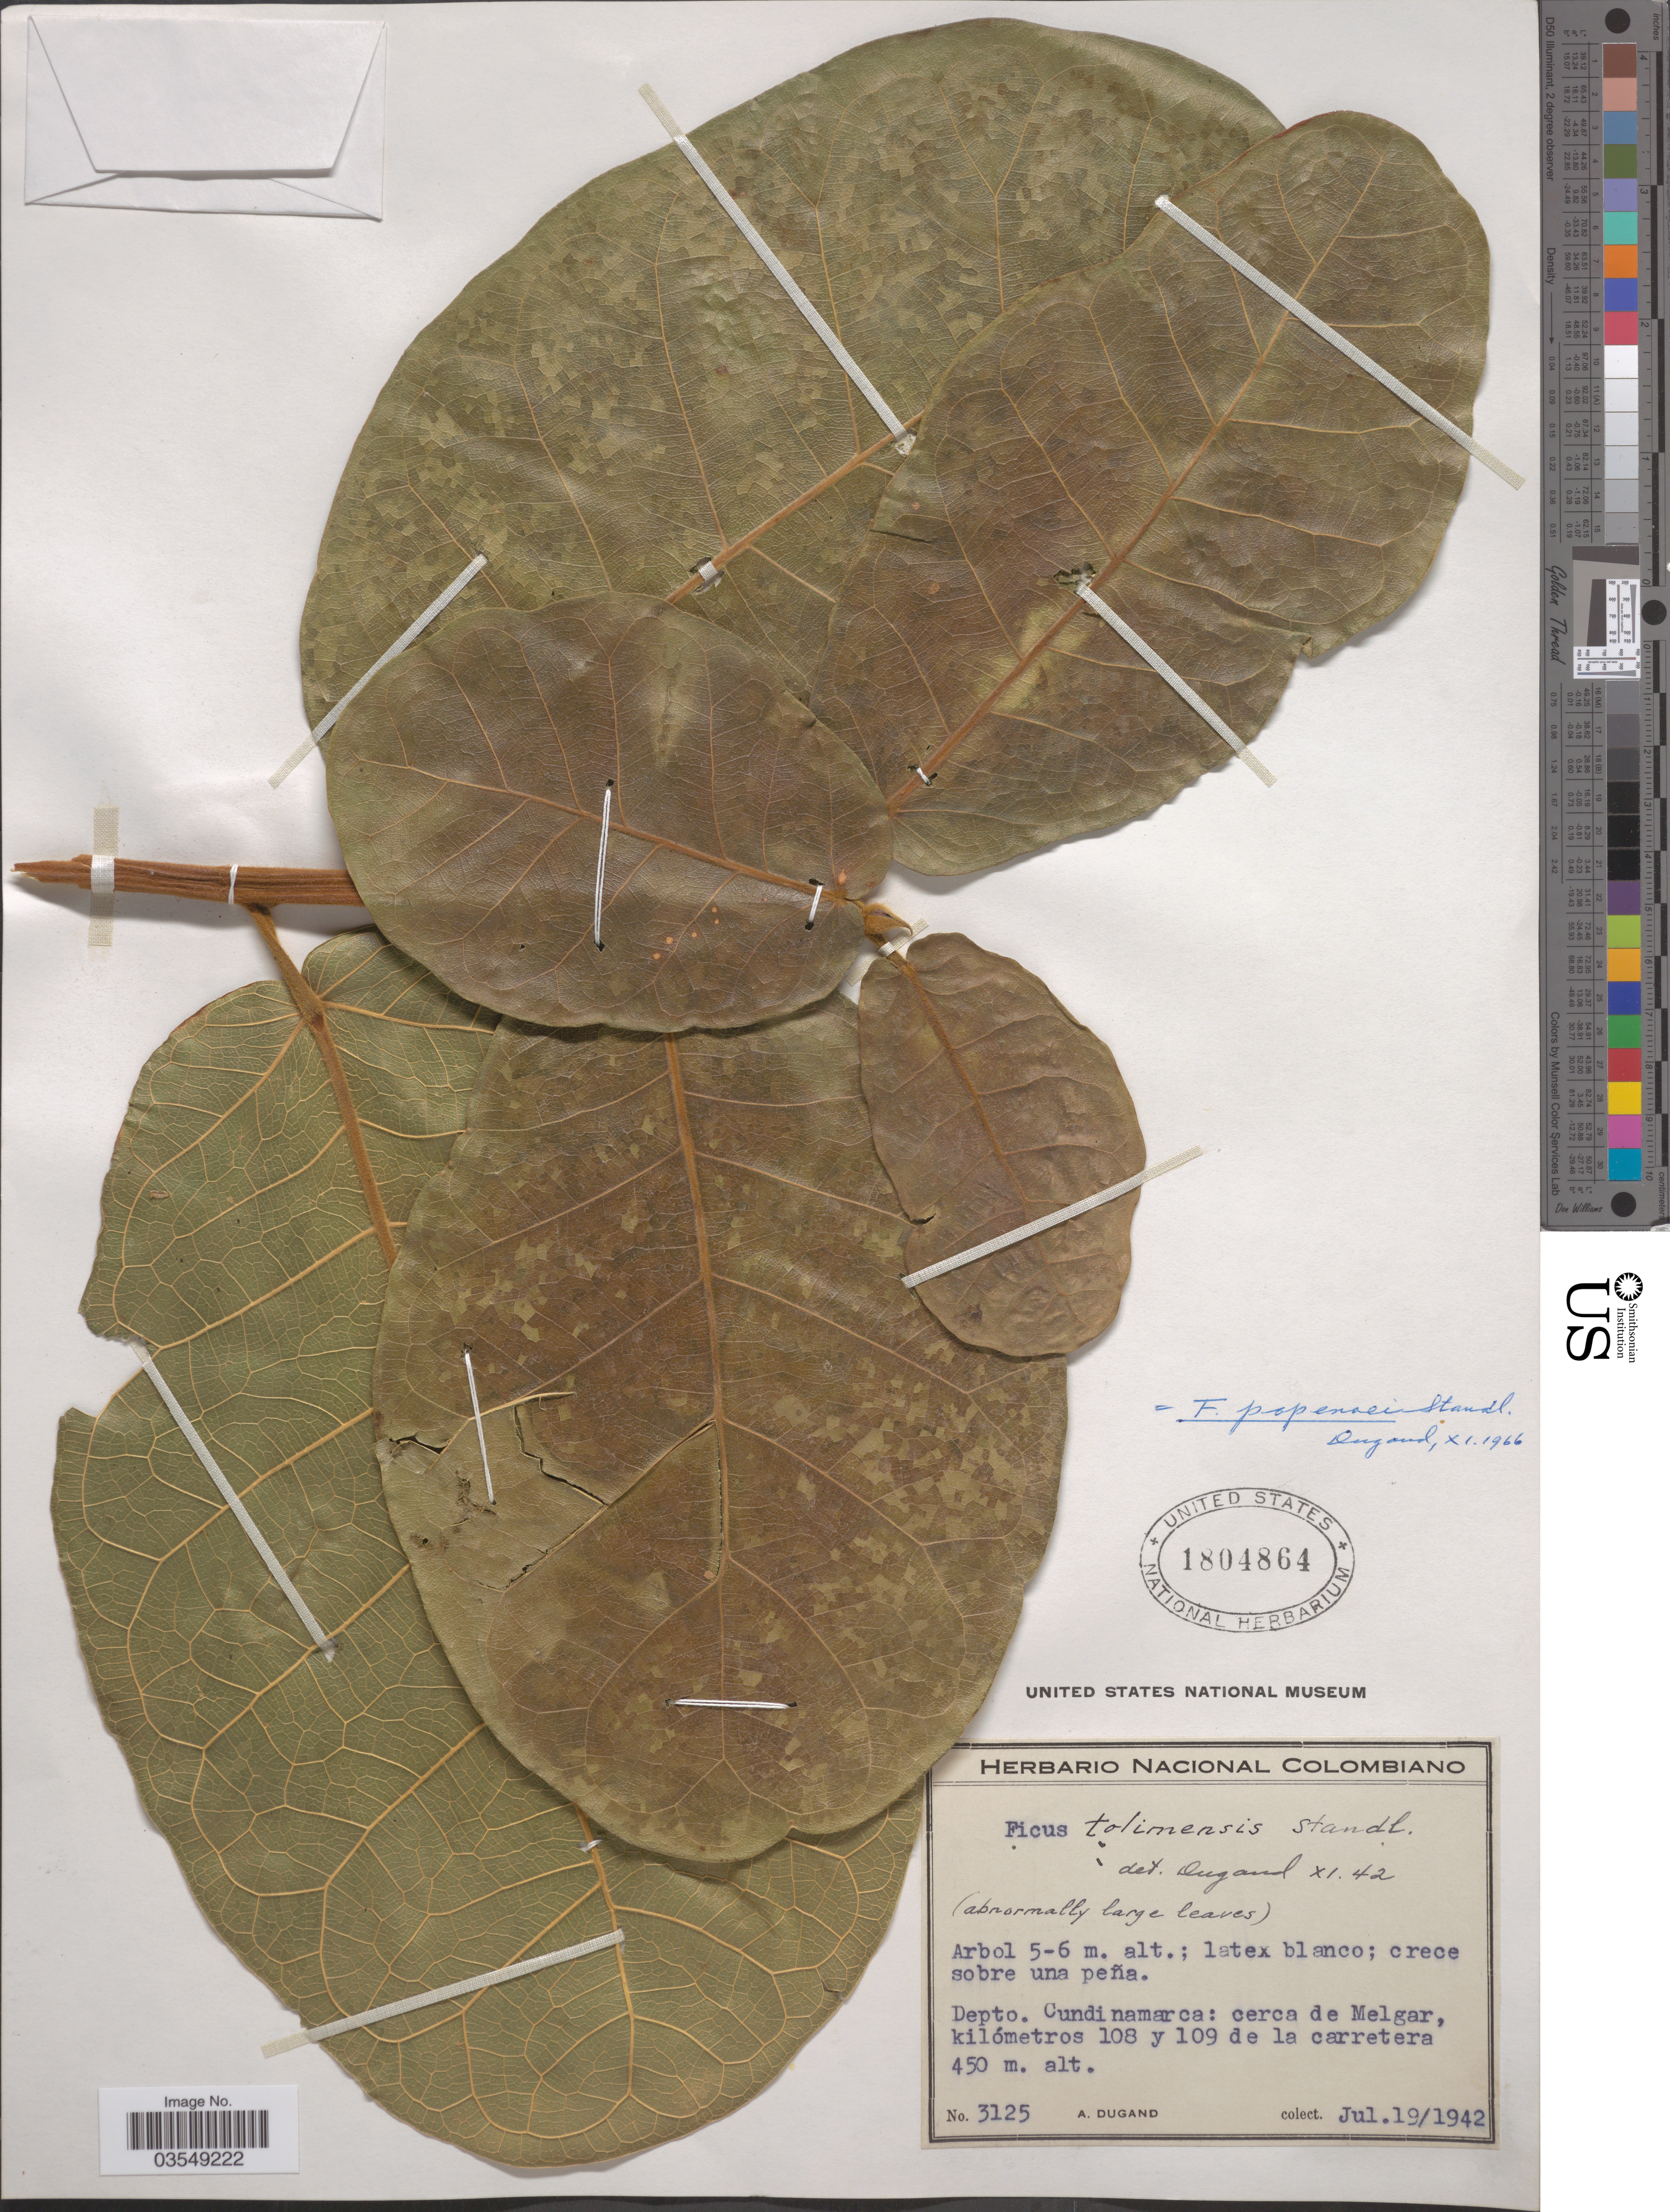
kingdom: Plantae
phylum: Tracheophyta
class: Magnoliopsida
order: Rosales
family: Moraceae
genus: Ficus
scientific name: Ficus popenoei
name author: Standl.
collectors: A. Dugand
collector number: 3125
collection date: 1942-07-19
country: Colombia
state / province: Cundinamarca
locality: Depto. Cundinamarca: cerca de Melgar, Kilómetros 108 y 109 de la carretera.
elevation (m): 450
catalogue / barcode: US 1804864